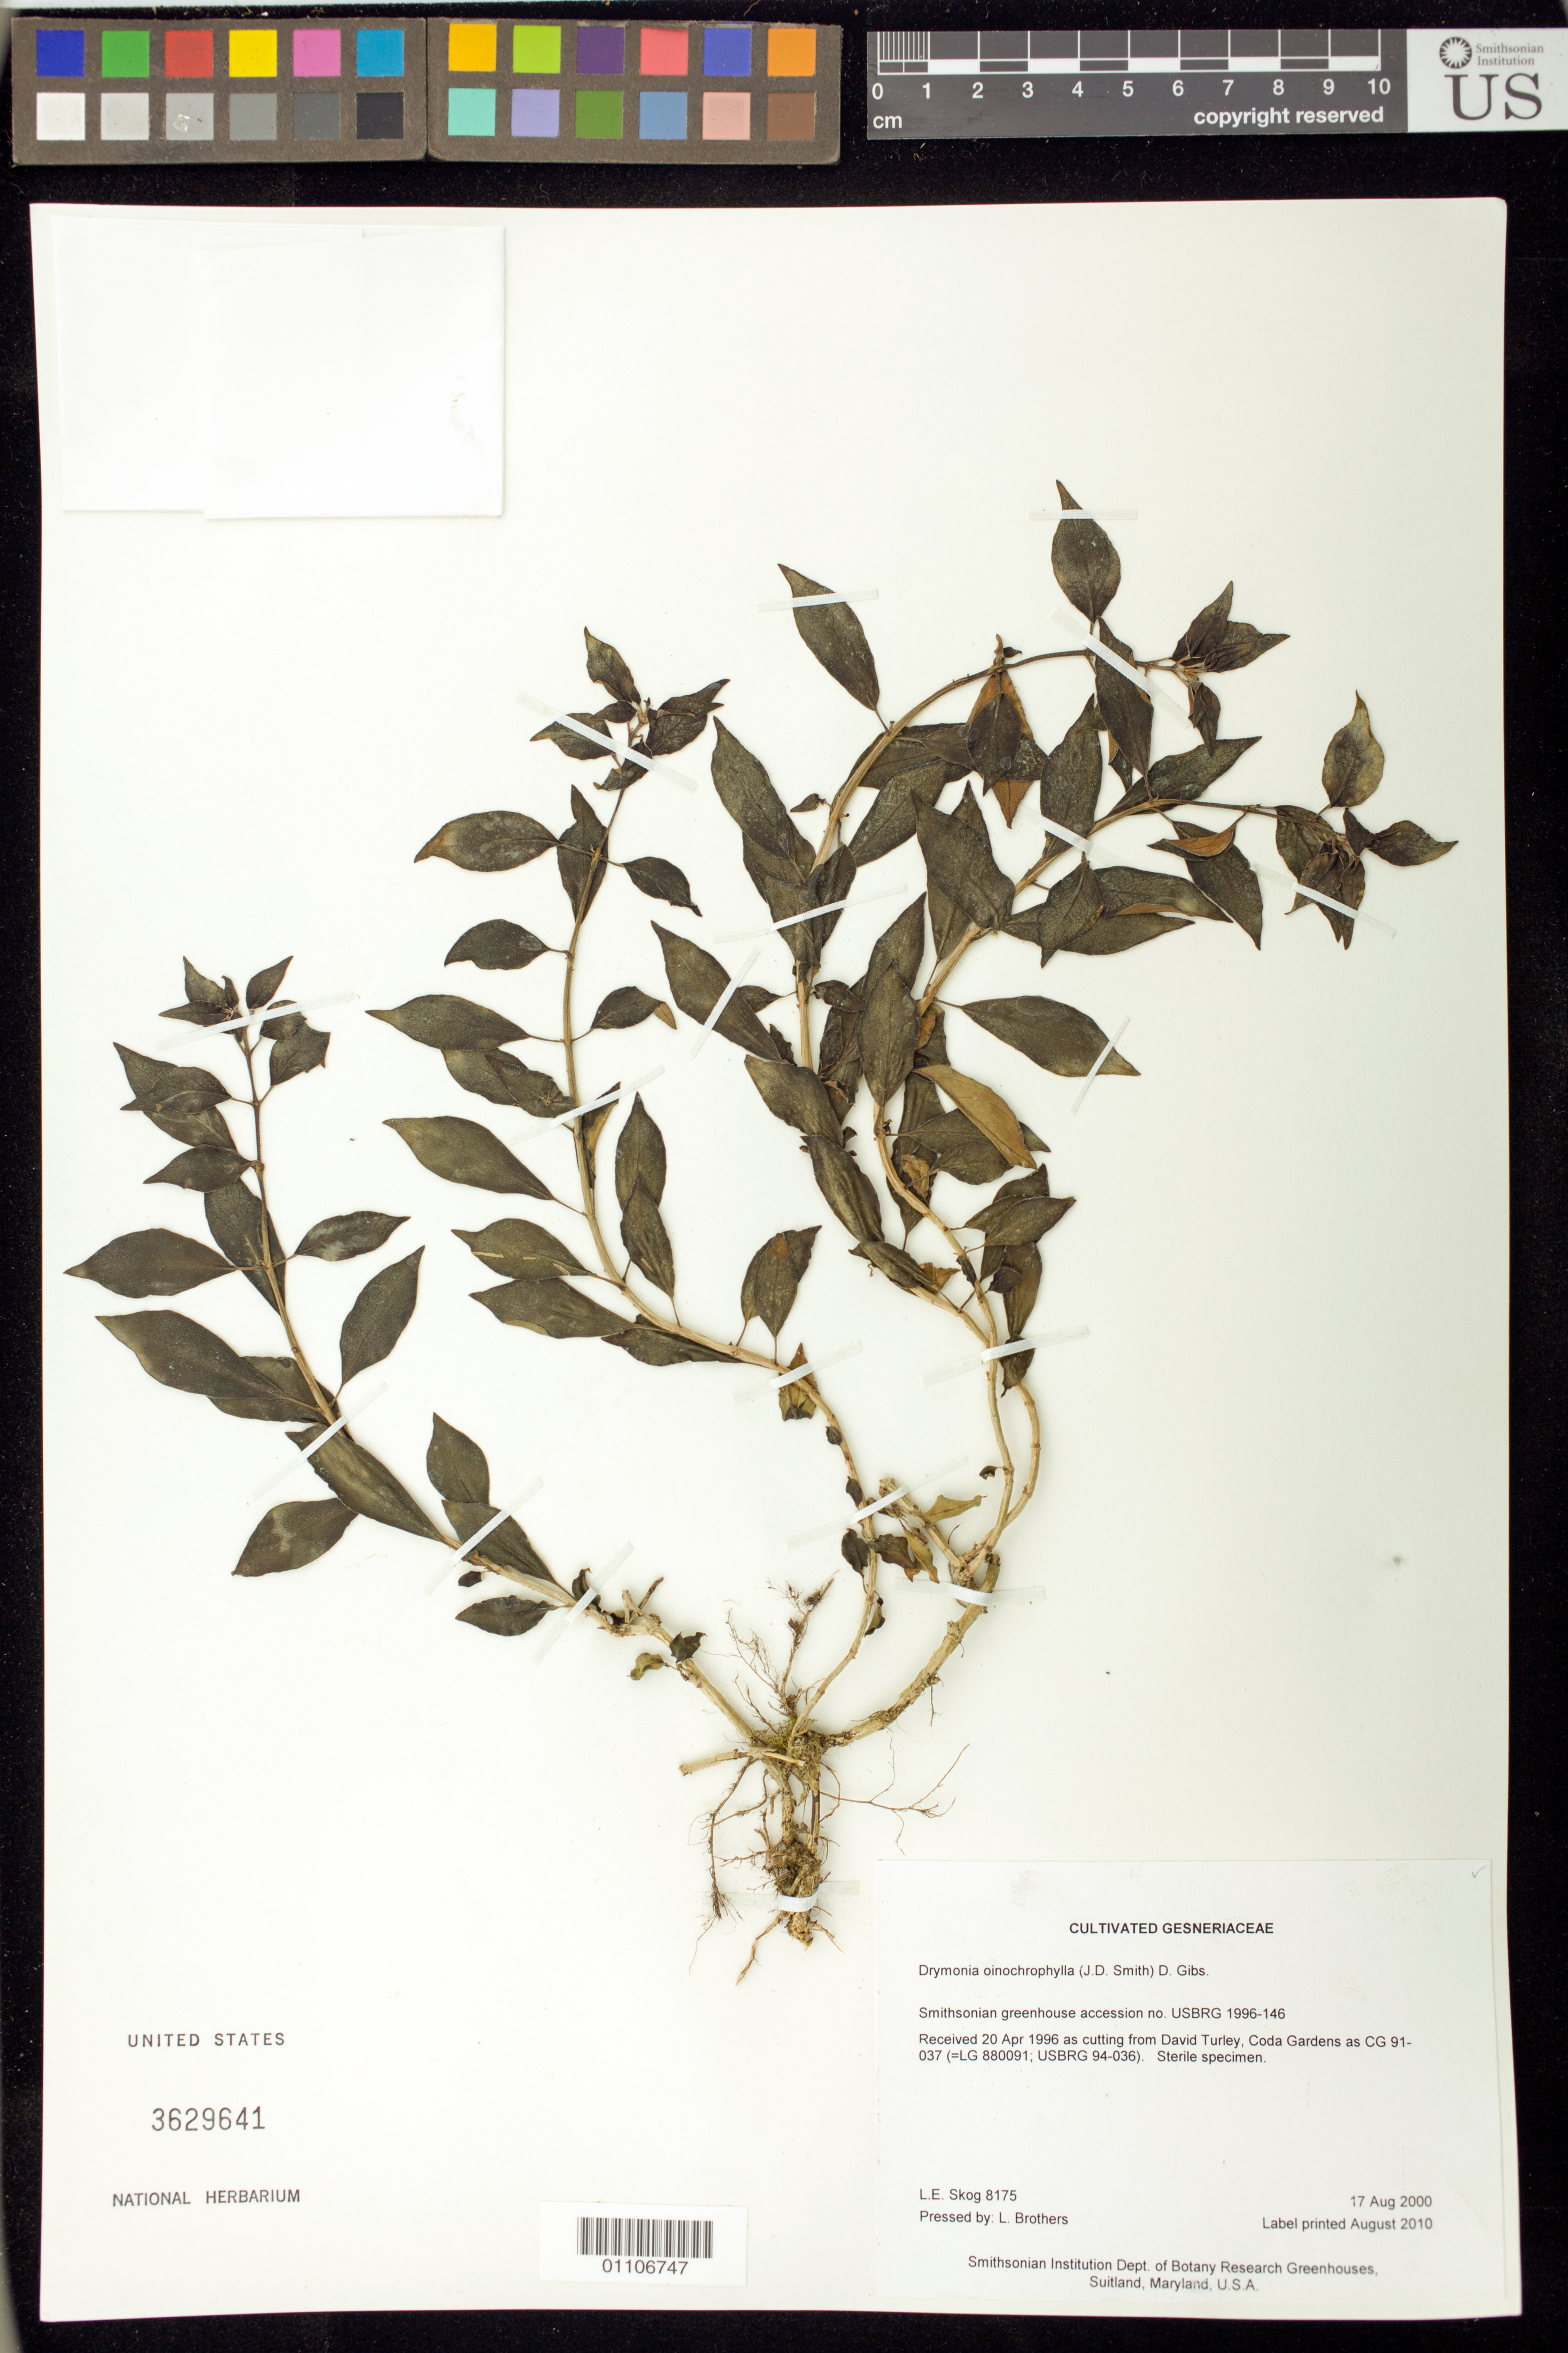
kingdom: Plantae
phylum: Tracheophyta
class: Magnoliopsida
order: Lamiales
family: Gesneriaceae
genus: Drymonia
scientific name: Drymonia oinochrophylla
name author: (Donn. Sm.) D.N. Gibson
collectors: L. E. Skog & L. Brothers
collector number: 8175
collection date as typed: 17 Aug 2000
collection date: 2000-08-17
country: United States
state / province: Maryland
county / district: Prince George's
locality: Smithsonian Institution Dept. of Botany Research Greenhouses, Suitland, Maryland, U.S.A.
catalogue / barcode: US 3629641